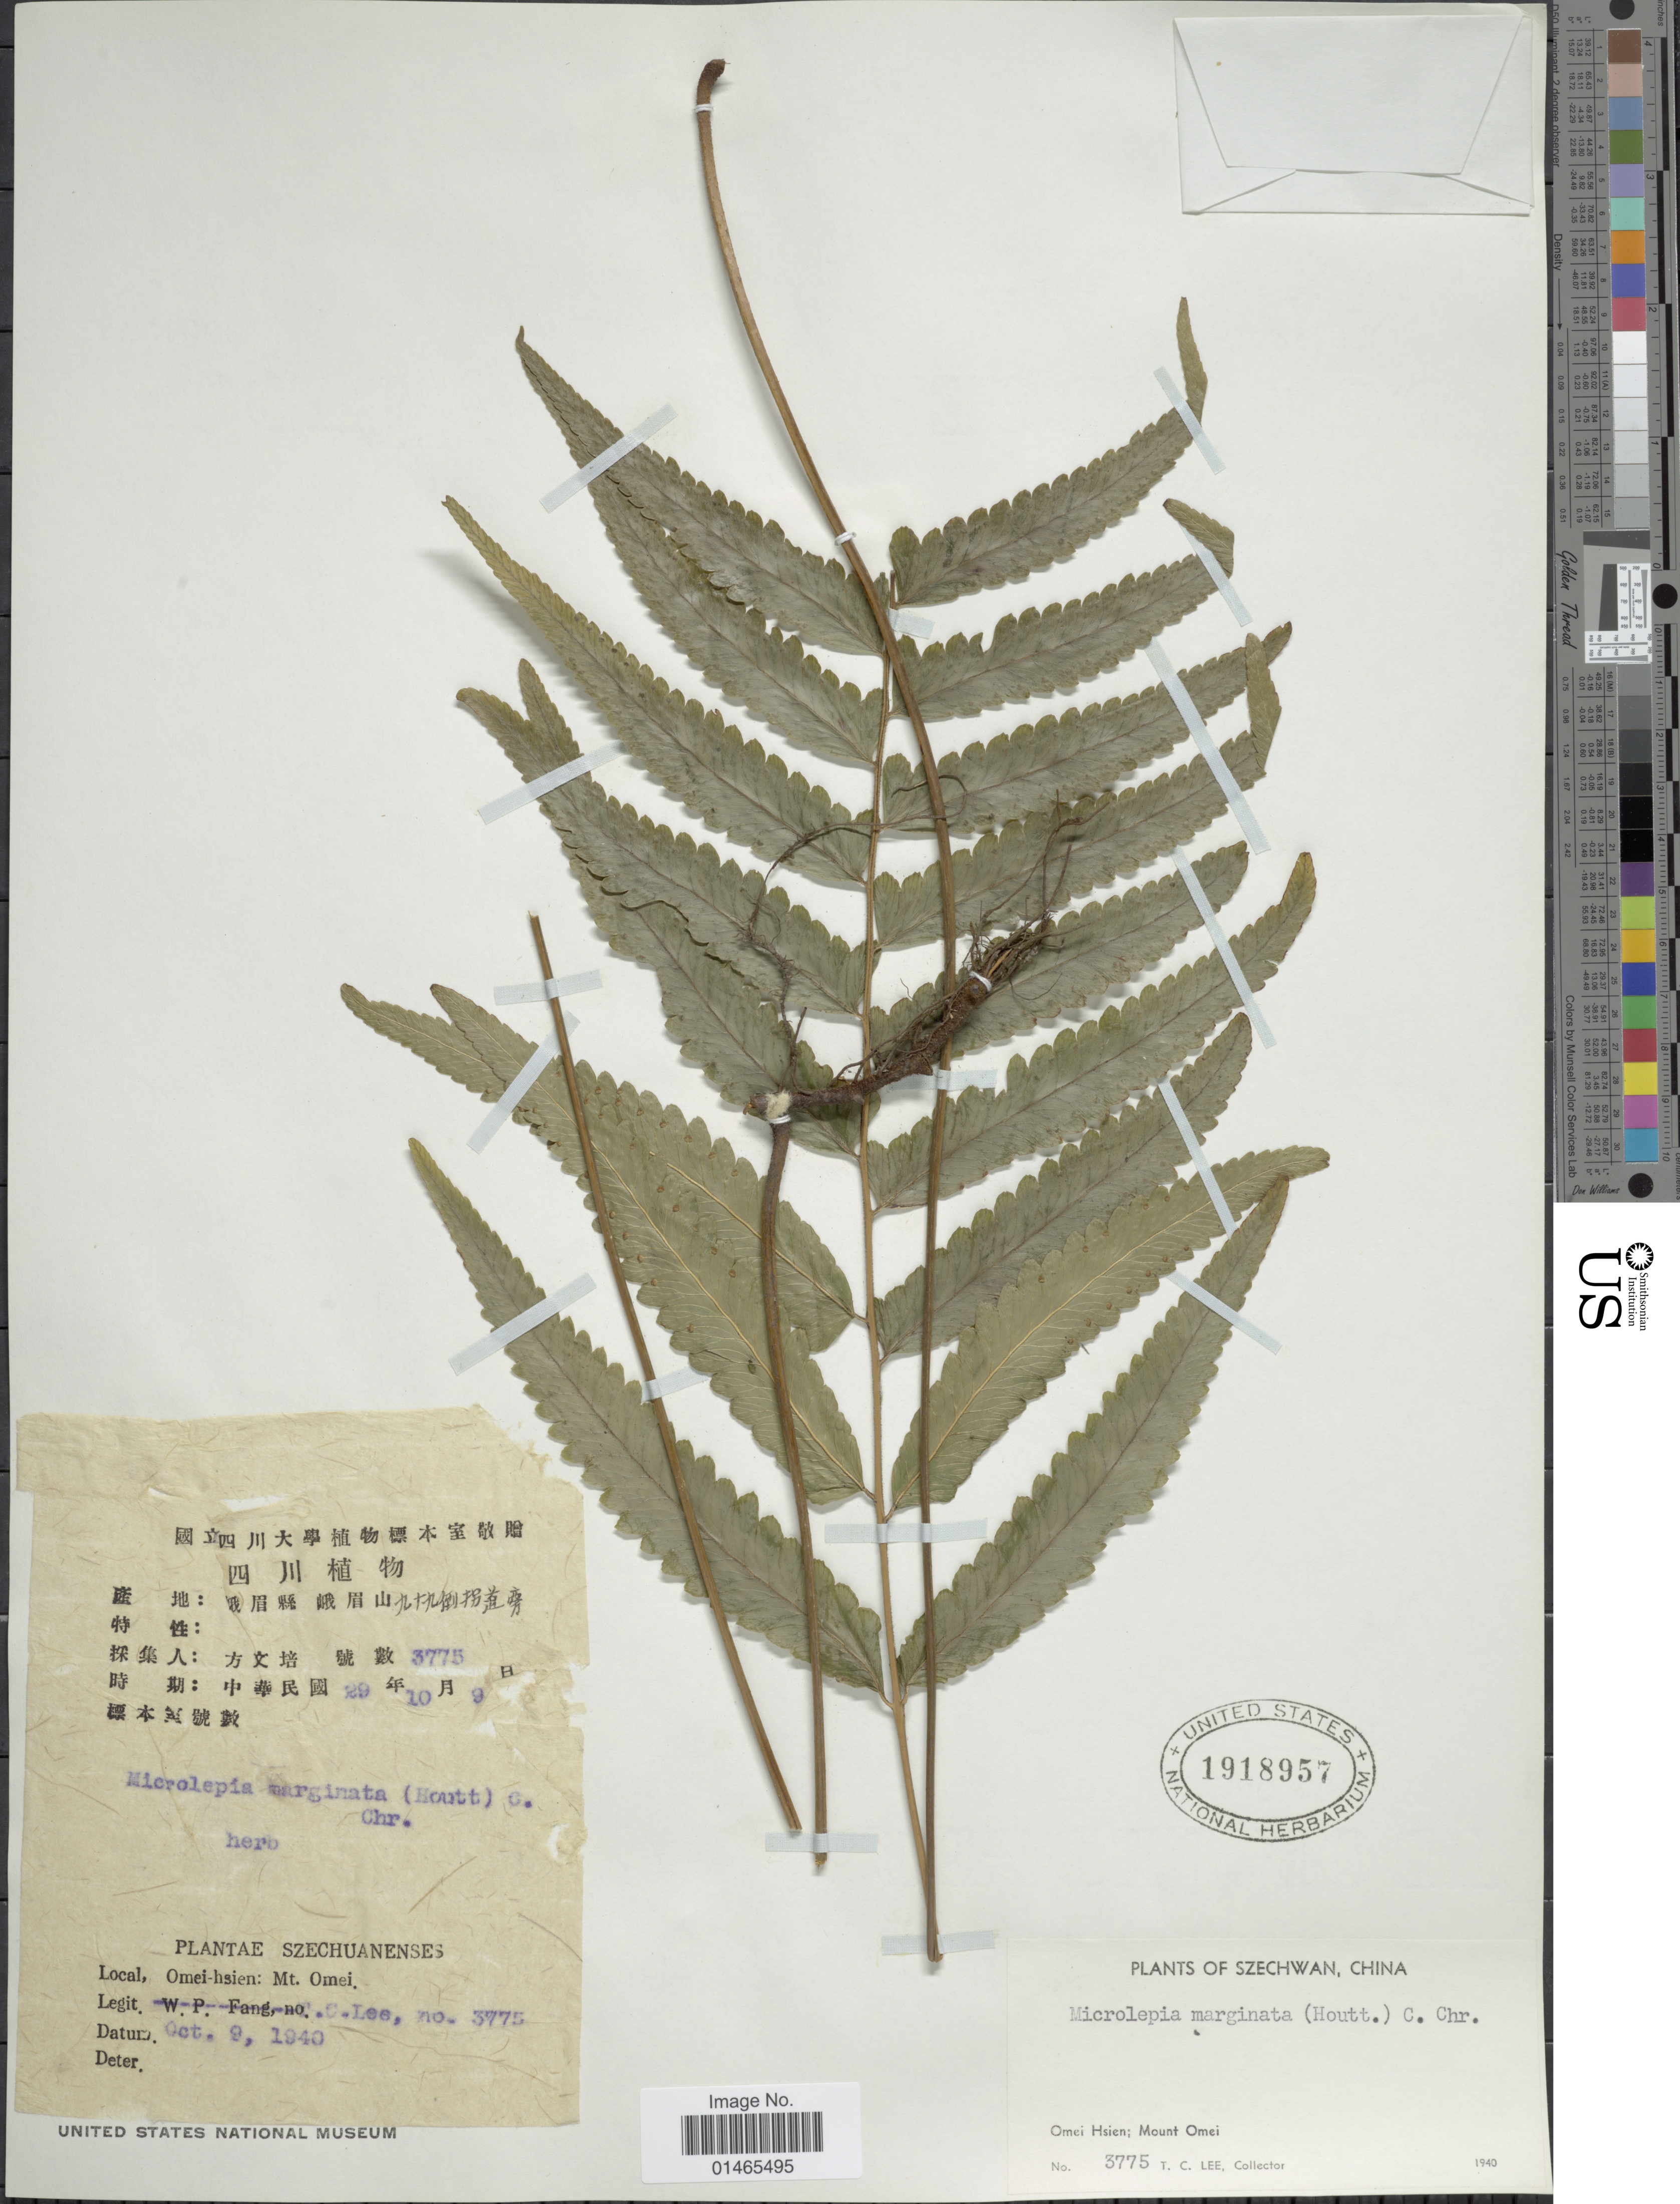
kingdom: Plantae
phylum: Tracheophyta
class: Polypodiopsida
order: Polypodiales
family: Dennstaedtiaceae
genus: Microlepia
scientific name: Microlepia marginata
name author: (Houtt.) C. Chr.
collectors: T. Lee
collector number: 3775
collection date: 1940-10-09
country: China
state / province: Sichuan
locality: Szechwan, Omei Hsien, Mount Omei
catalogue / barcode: US 1918957